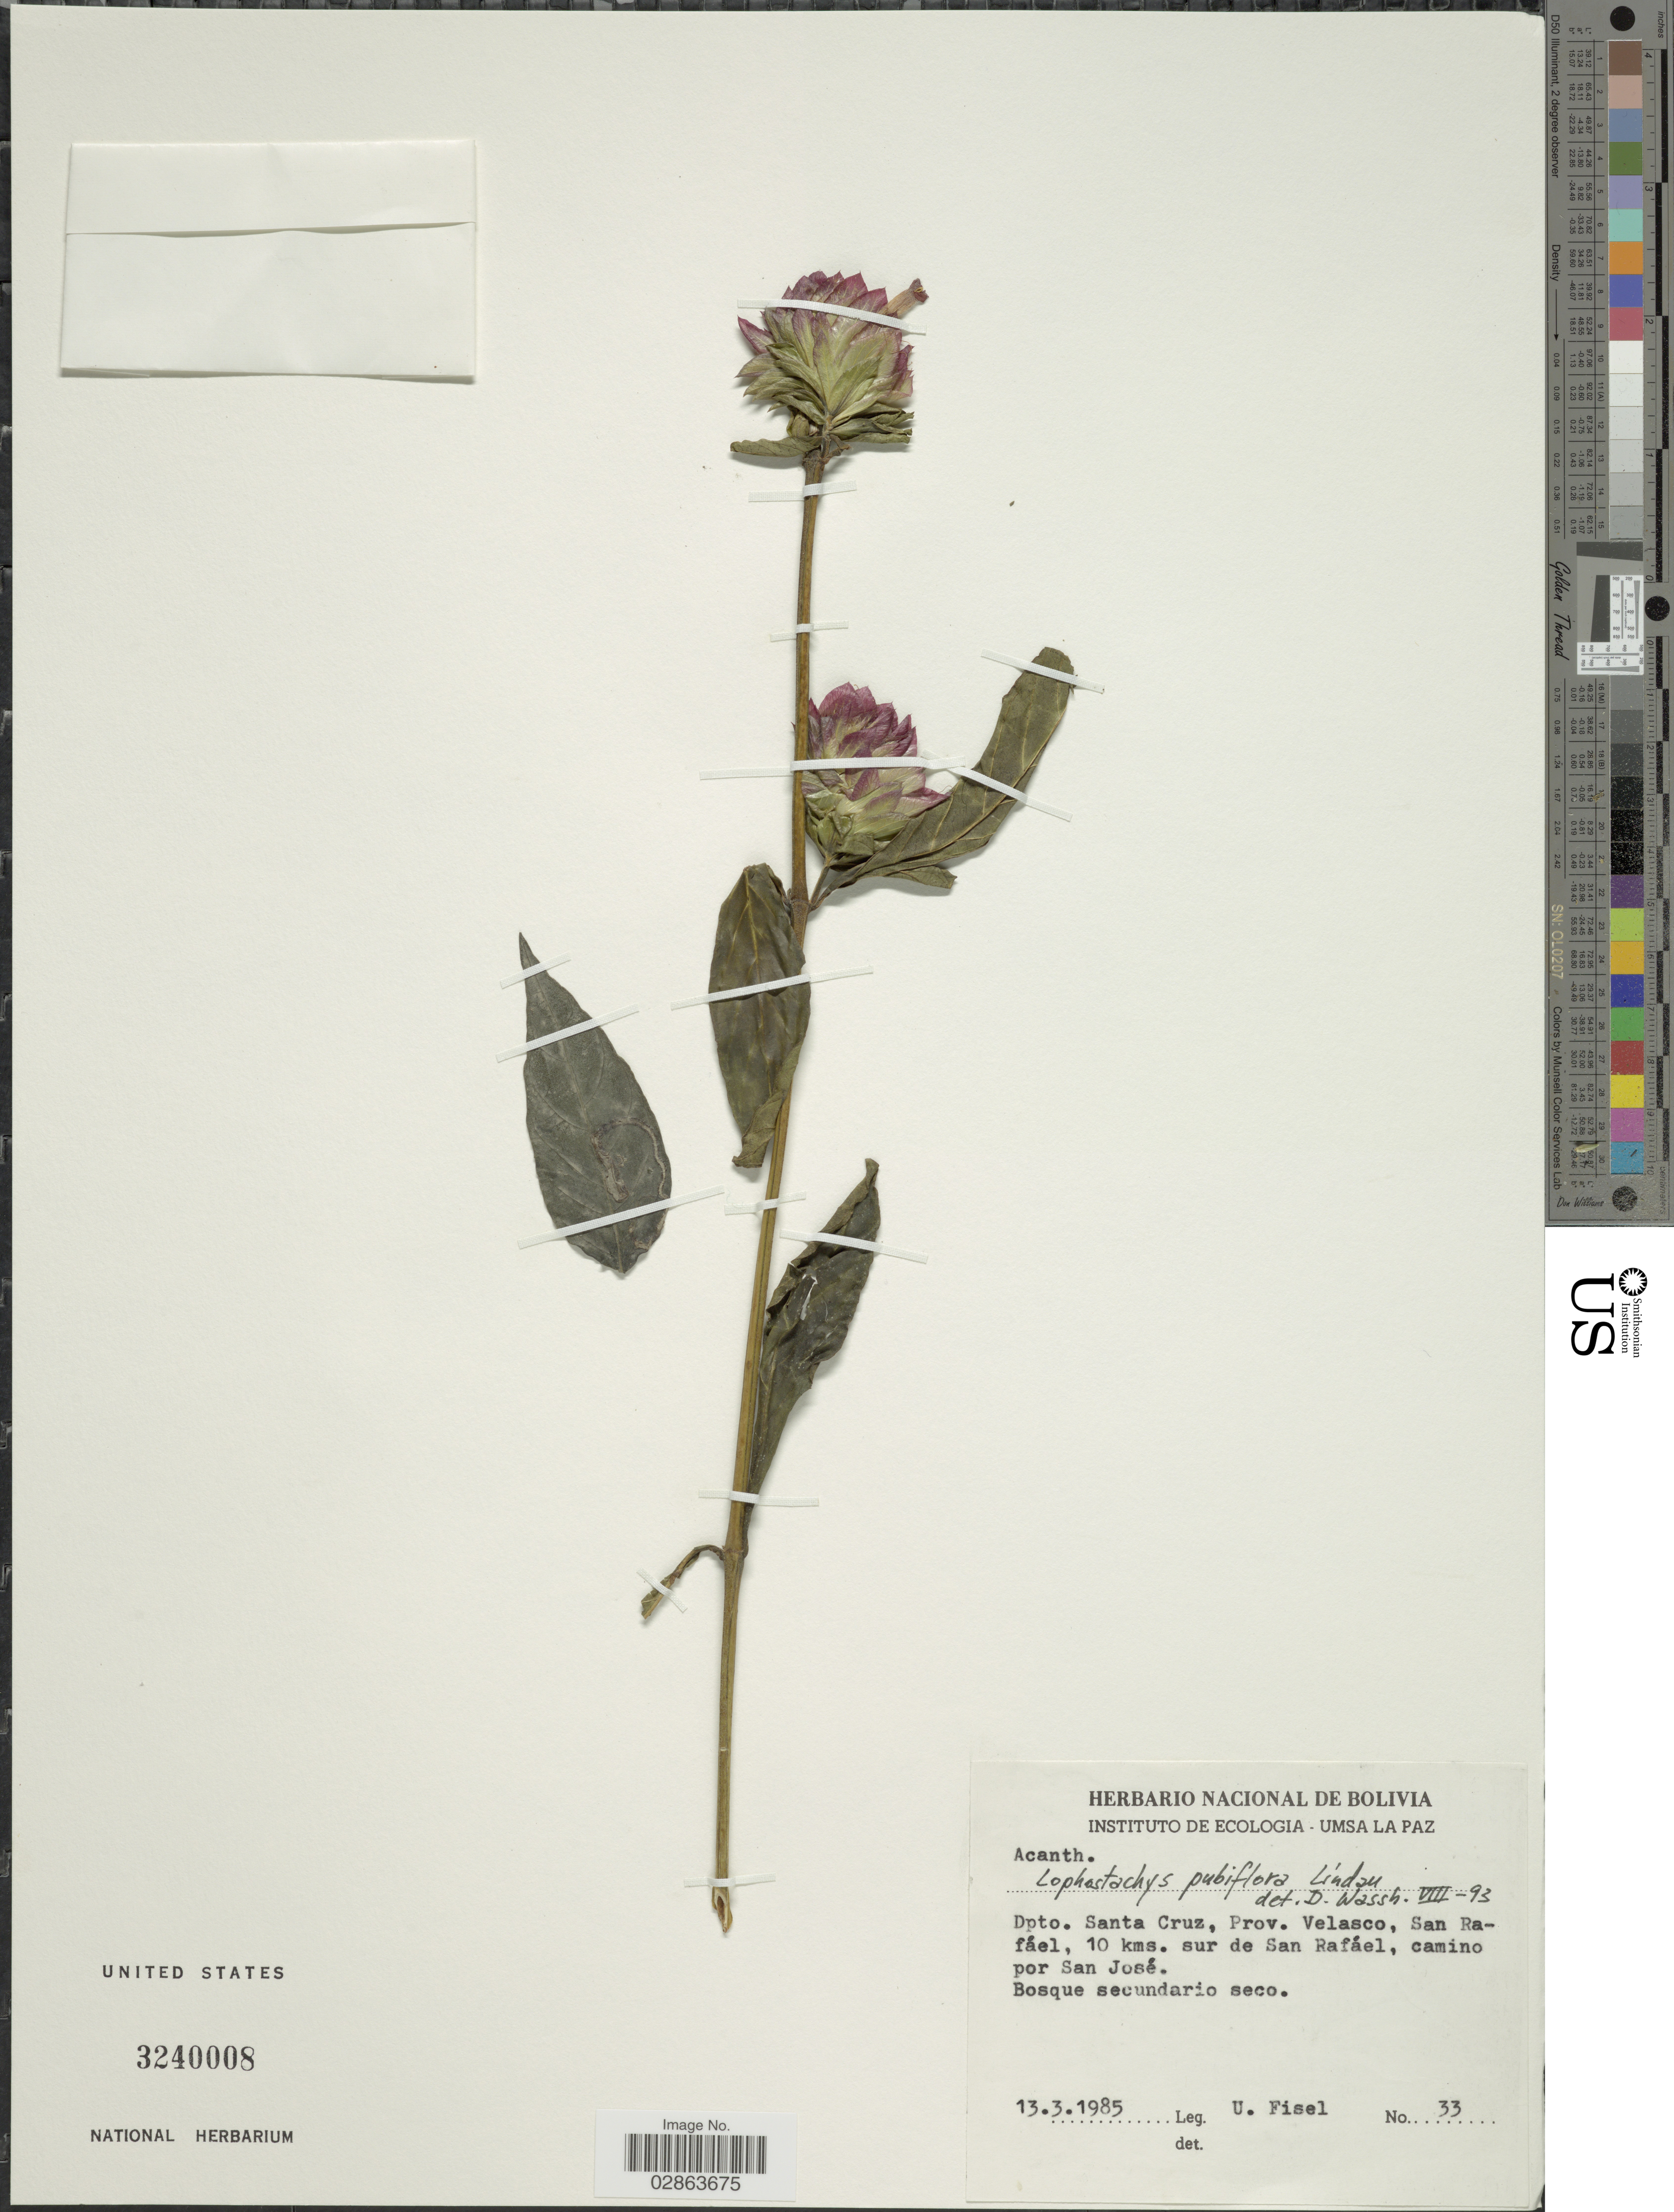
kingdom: Plantae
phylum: Tracheophyta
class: Magnoliopsida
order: Lamiales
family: Acanthaceae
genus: Lepidagathis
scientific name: Lepidagathis sessilifolia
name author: (Pohl) Kameyama ex Wassh. & J.R.I. Wood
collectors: U. Fisel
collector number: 33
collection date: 1985-03-13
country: Bolivia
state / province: Santa Cruz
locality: Dpto. Santa Cruz, Prov. Velasco, San Rafáel, 10 kms. sur de San Rafaél, camino por San José.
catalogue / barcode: US 3240008